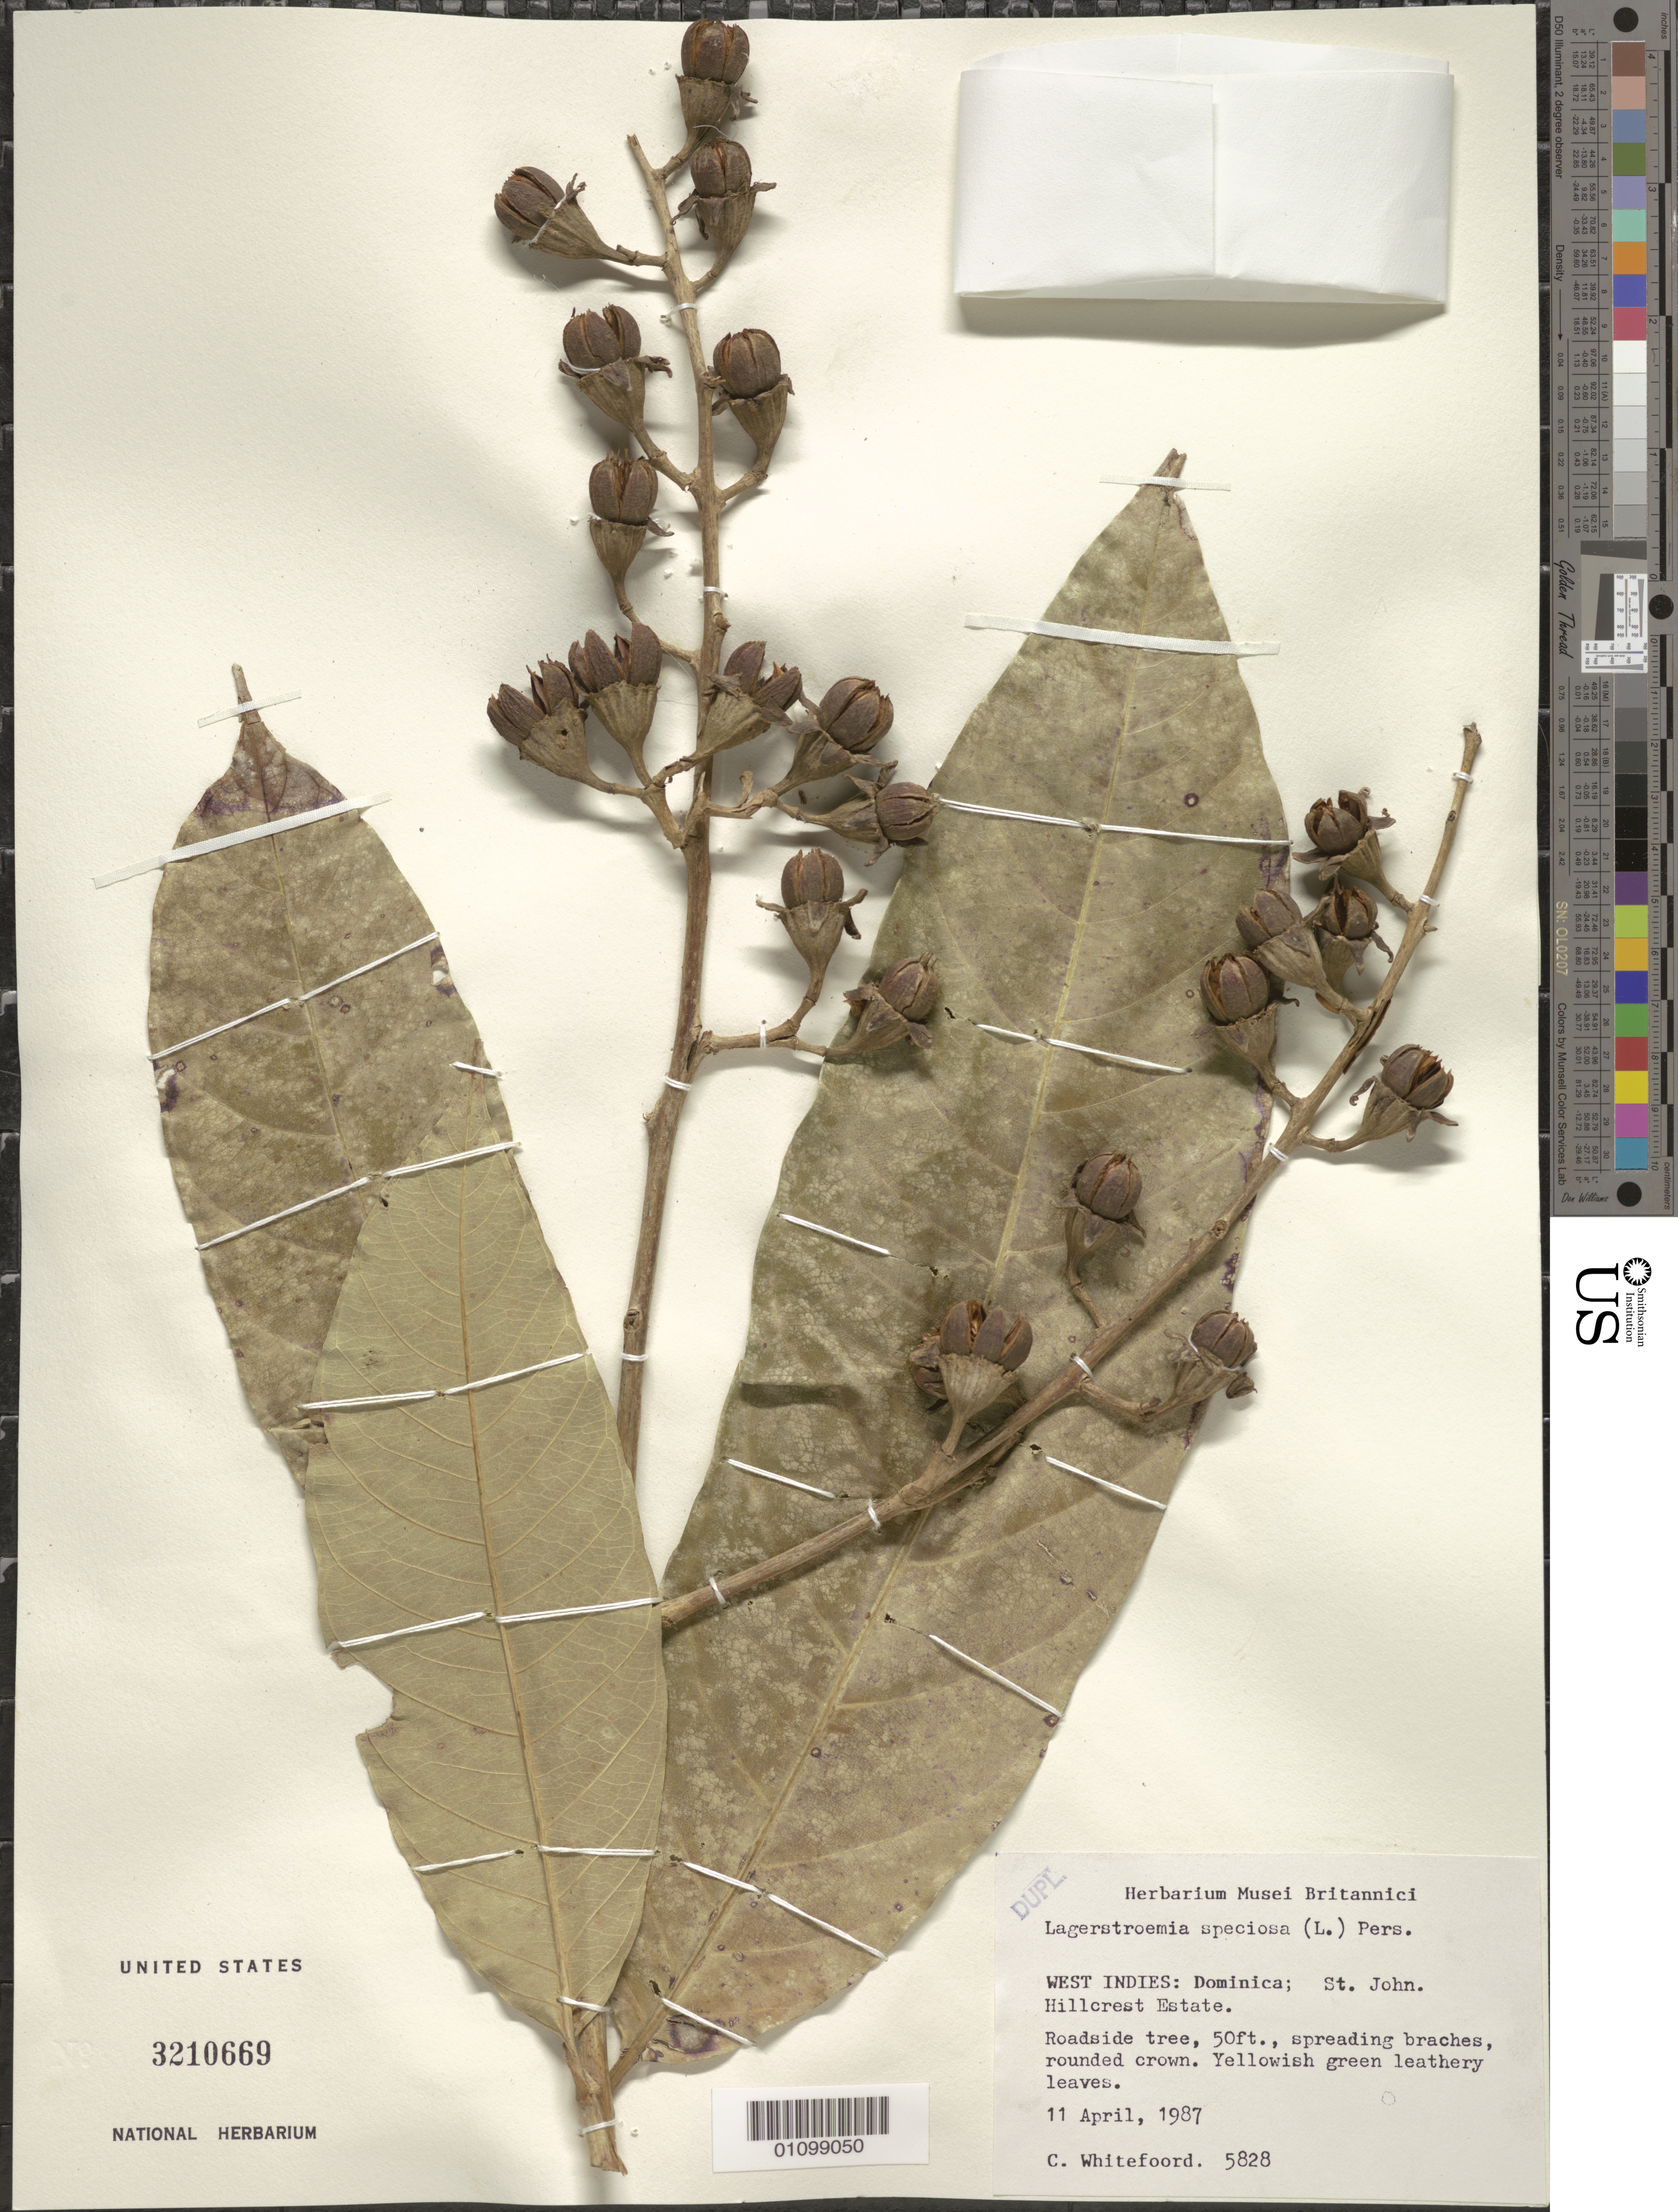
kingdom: Plantae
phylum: Tracheophyta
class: Magnoliopsida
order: Myrtales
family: Lythraceae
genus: Lagerstroemia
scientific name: Lagerstroemia speciosa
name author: (L.) Pers.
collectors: C. Whitefoord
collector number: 5828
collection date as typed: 11 Apr 1987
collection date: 1987-04-11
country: Dominica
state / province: St. John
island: Dominica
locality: Hillcrest Estate.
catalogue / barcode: US 3210669